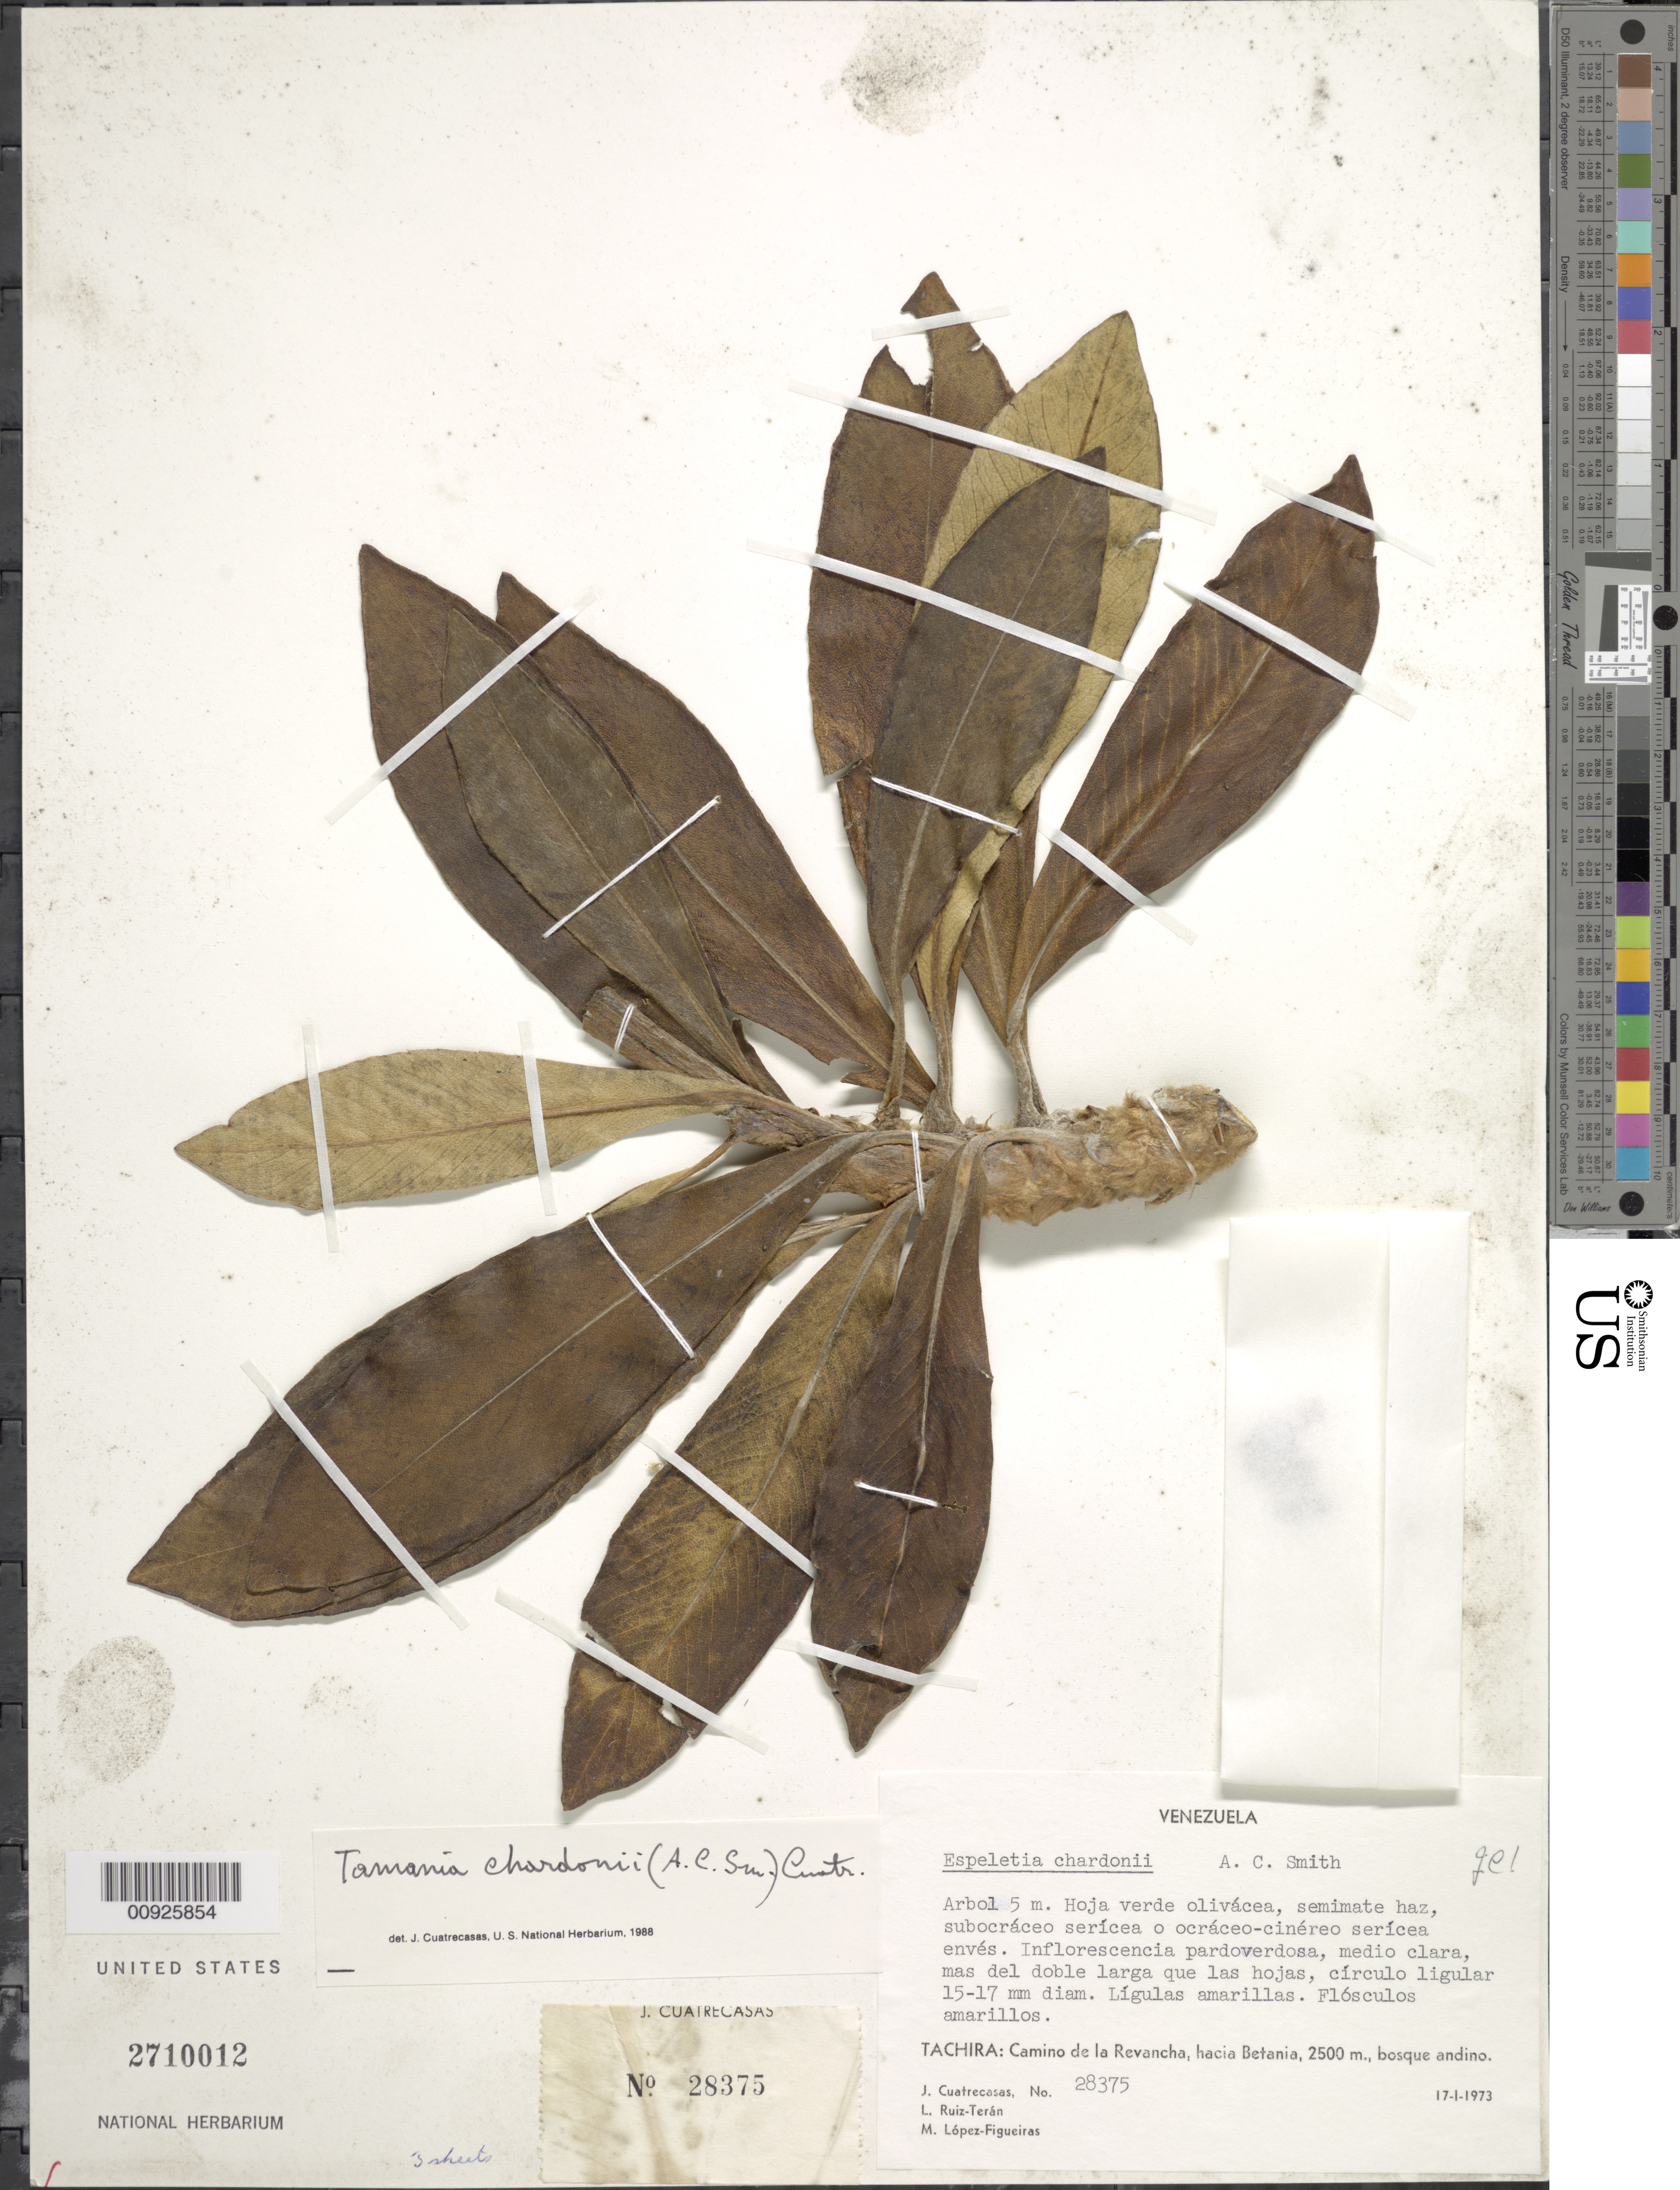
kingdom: Plantae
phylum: Tracheophyta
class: Magnoliopsida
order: Asterales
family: Asteraceae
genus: Tamania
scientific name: Tamania chardonii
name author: (A.C. Sm.) Cuatrec.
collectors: J. Cuatrecasas, L. E. Ruíz-Terán & M. López Figueiras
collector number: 28375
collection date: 1973-01-17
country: Venezuela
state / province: Táchira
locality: Camino de la revancha, hacia betania, 2500 m, bosque andino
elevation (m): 2500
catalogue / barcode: US 2710012